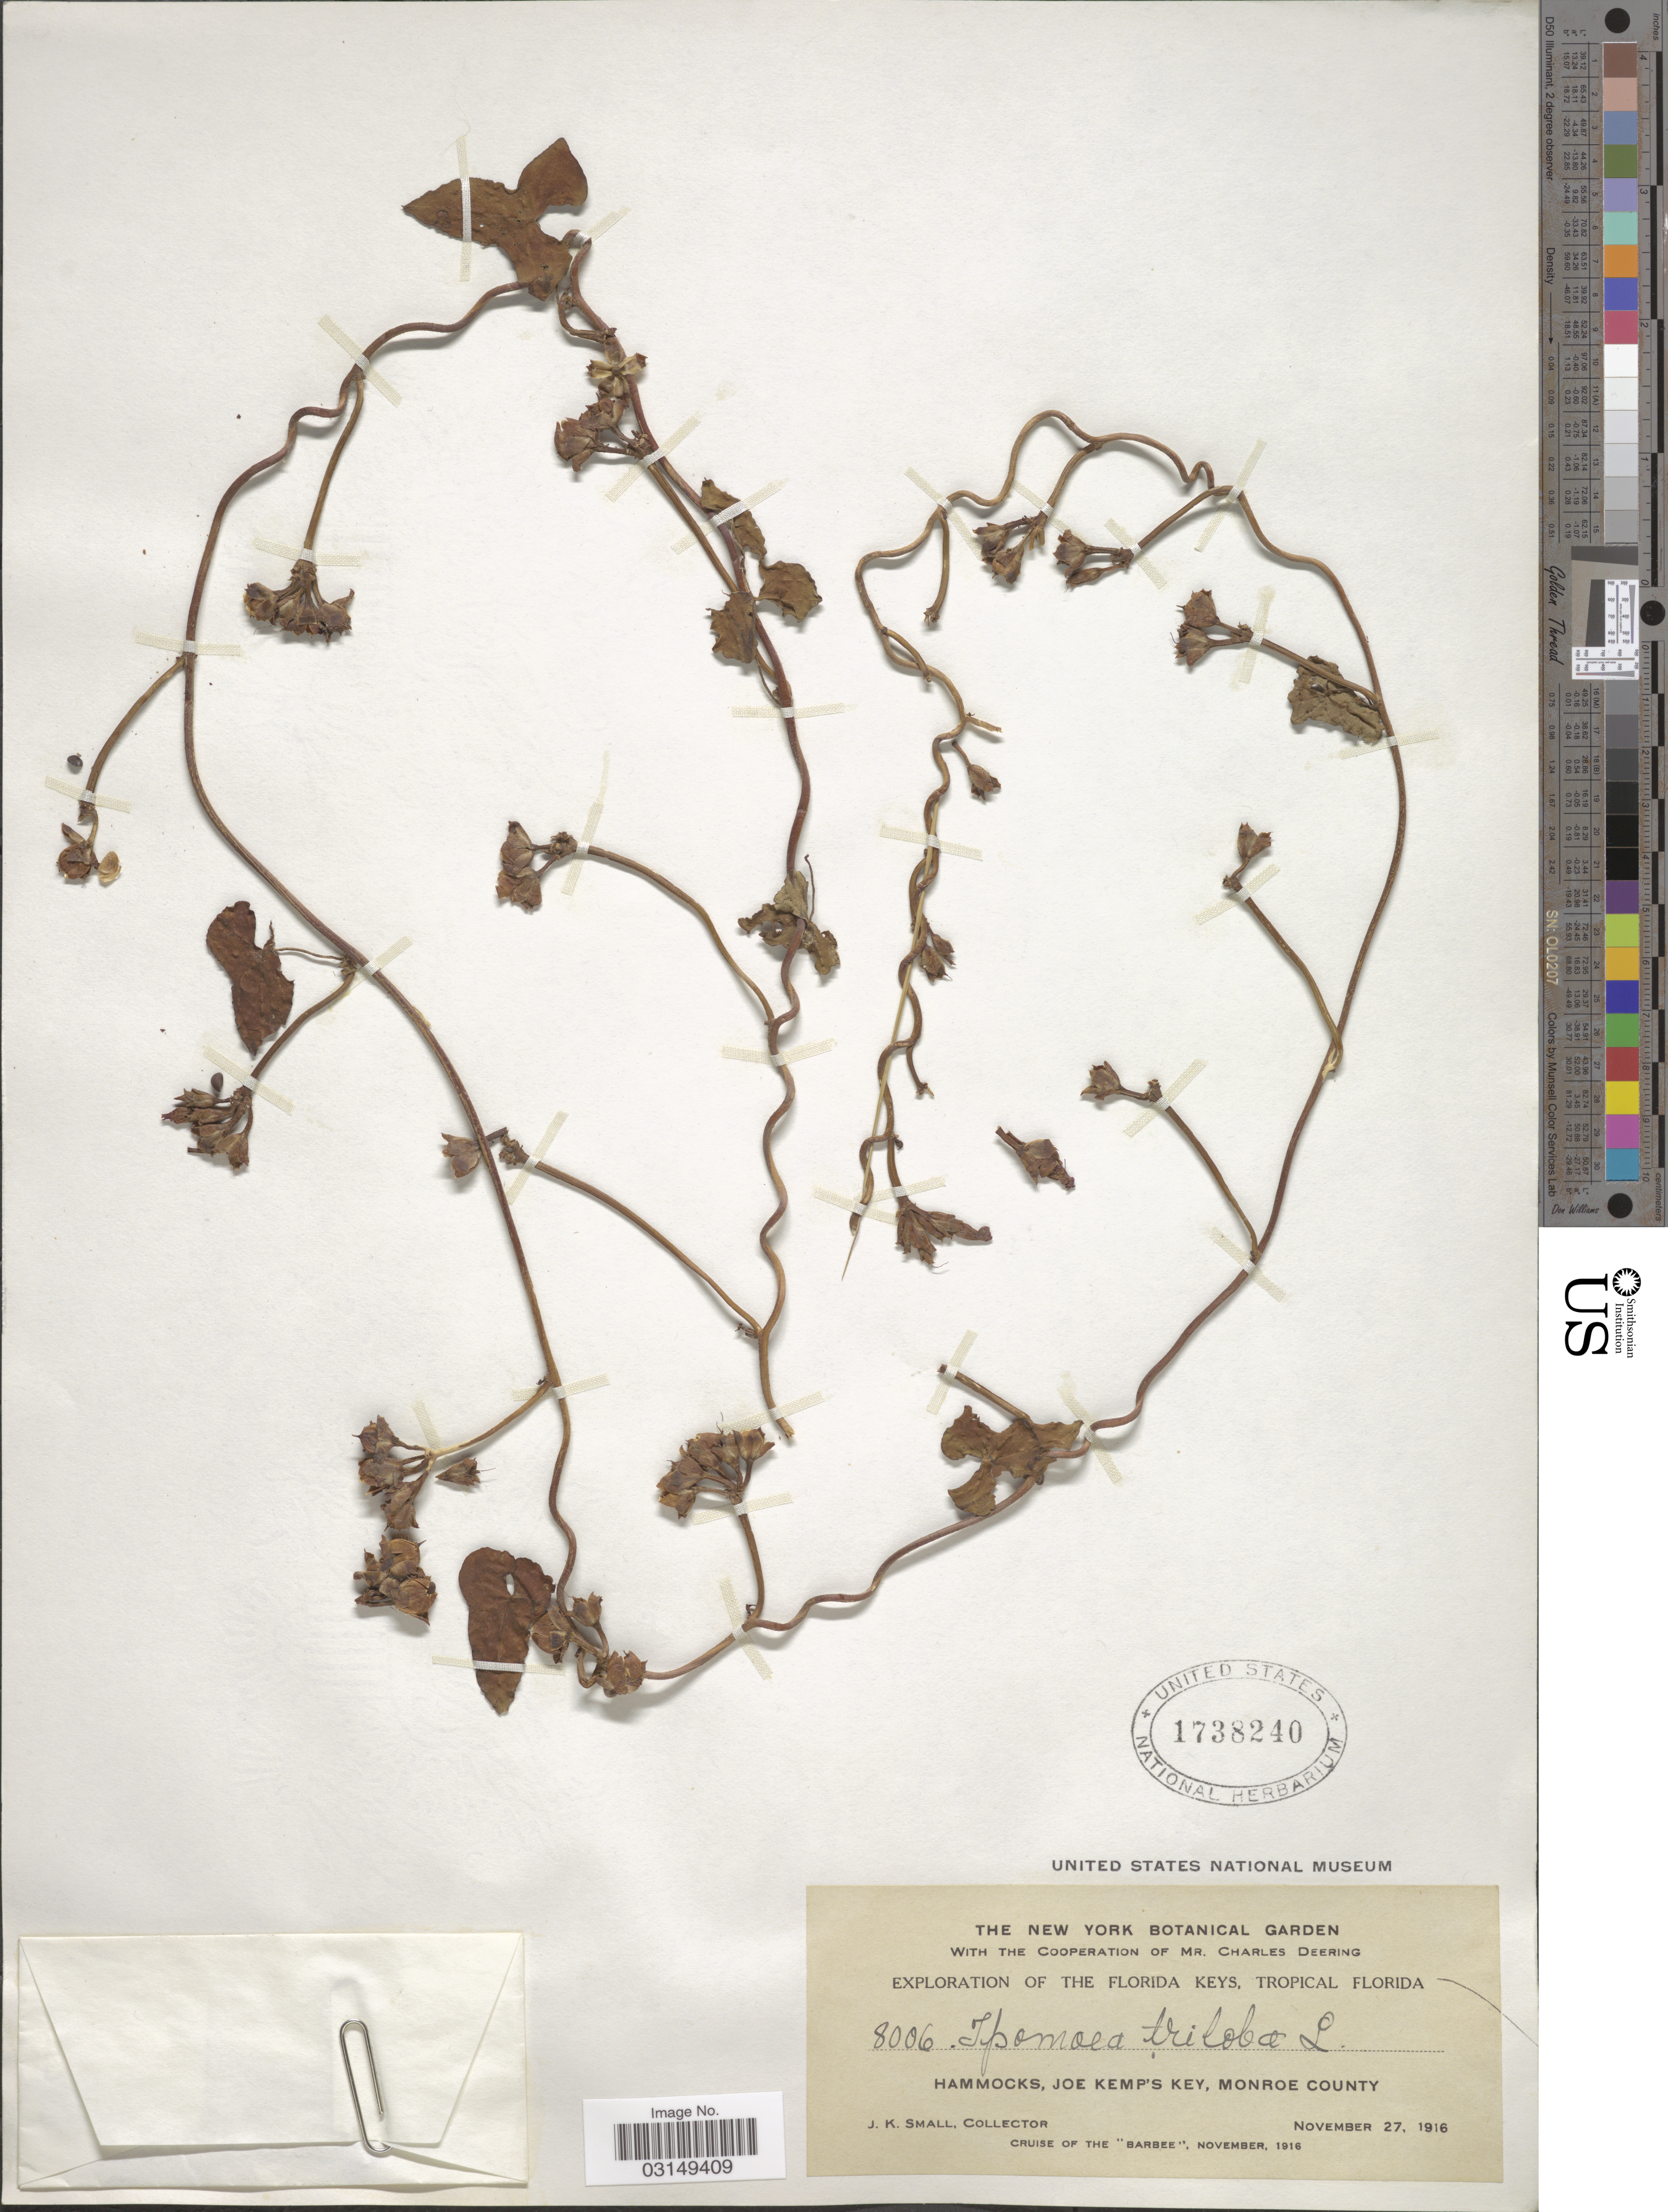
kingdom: Plantae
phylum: Tracheophyta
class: Magnoliopsida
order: Solanales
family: Convolvulaceae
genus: Ipomoea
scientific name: Ipomoea triloba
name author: L.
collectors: J. K. Small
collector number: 8006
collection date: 1916-11-27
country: United States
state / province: Florida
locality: The Florida Keys, Tropical Florida. Hammocks, Joe Kemp's Key, Monroe County.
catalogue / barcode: US 1738240